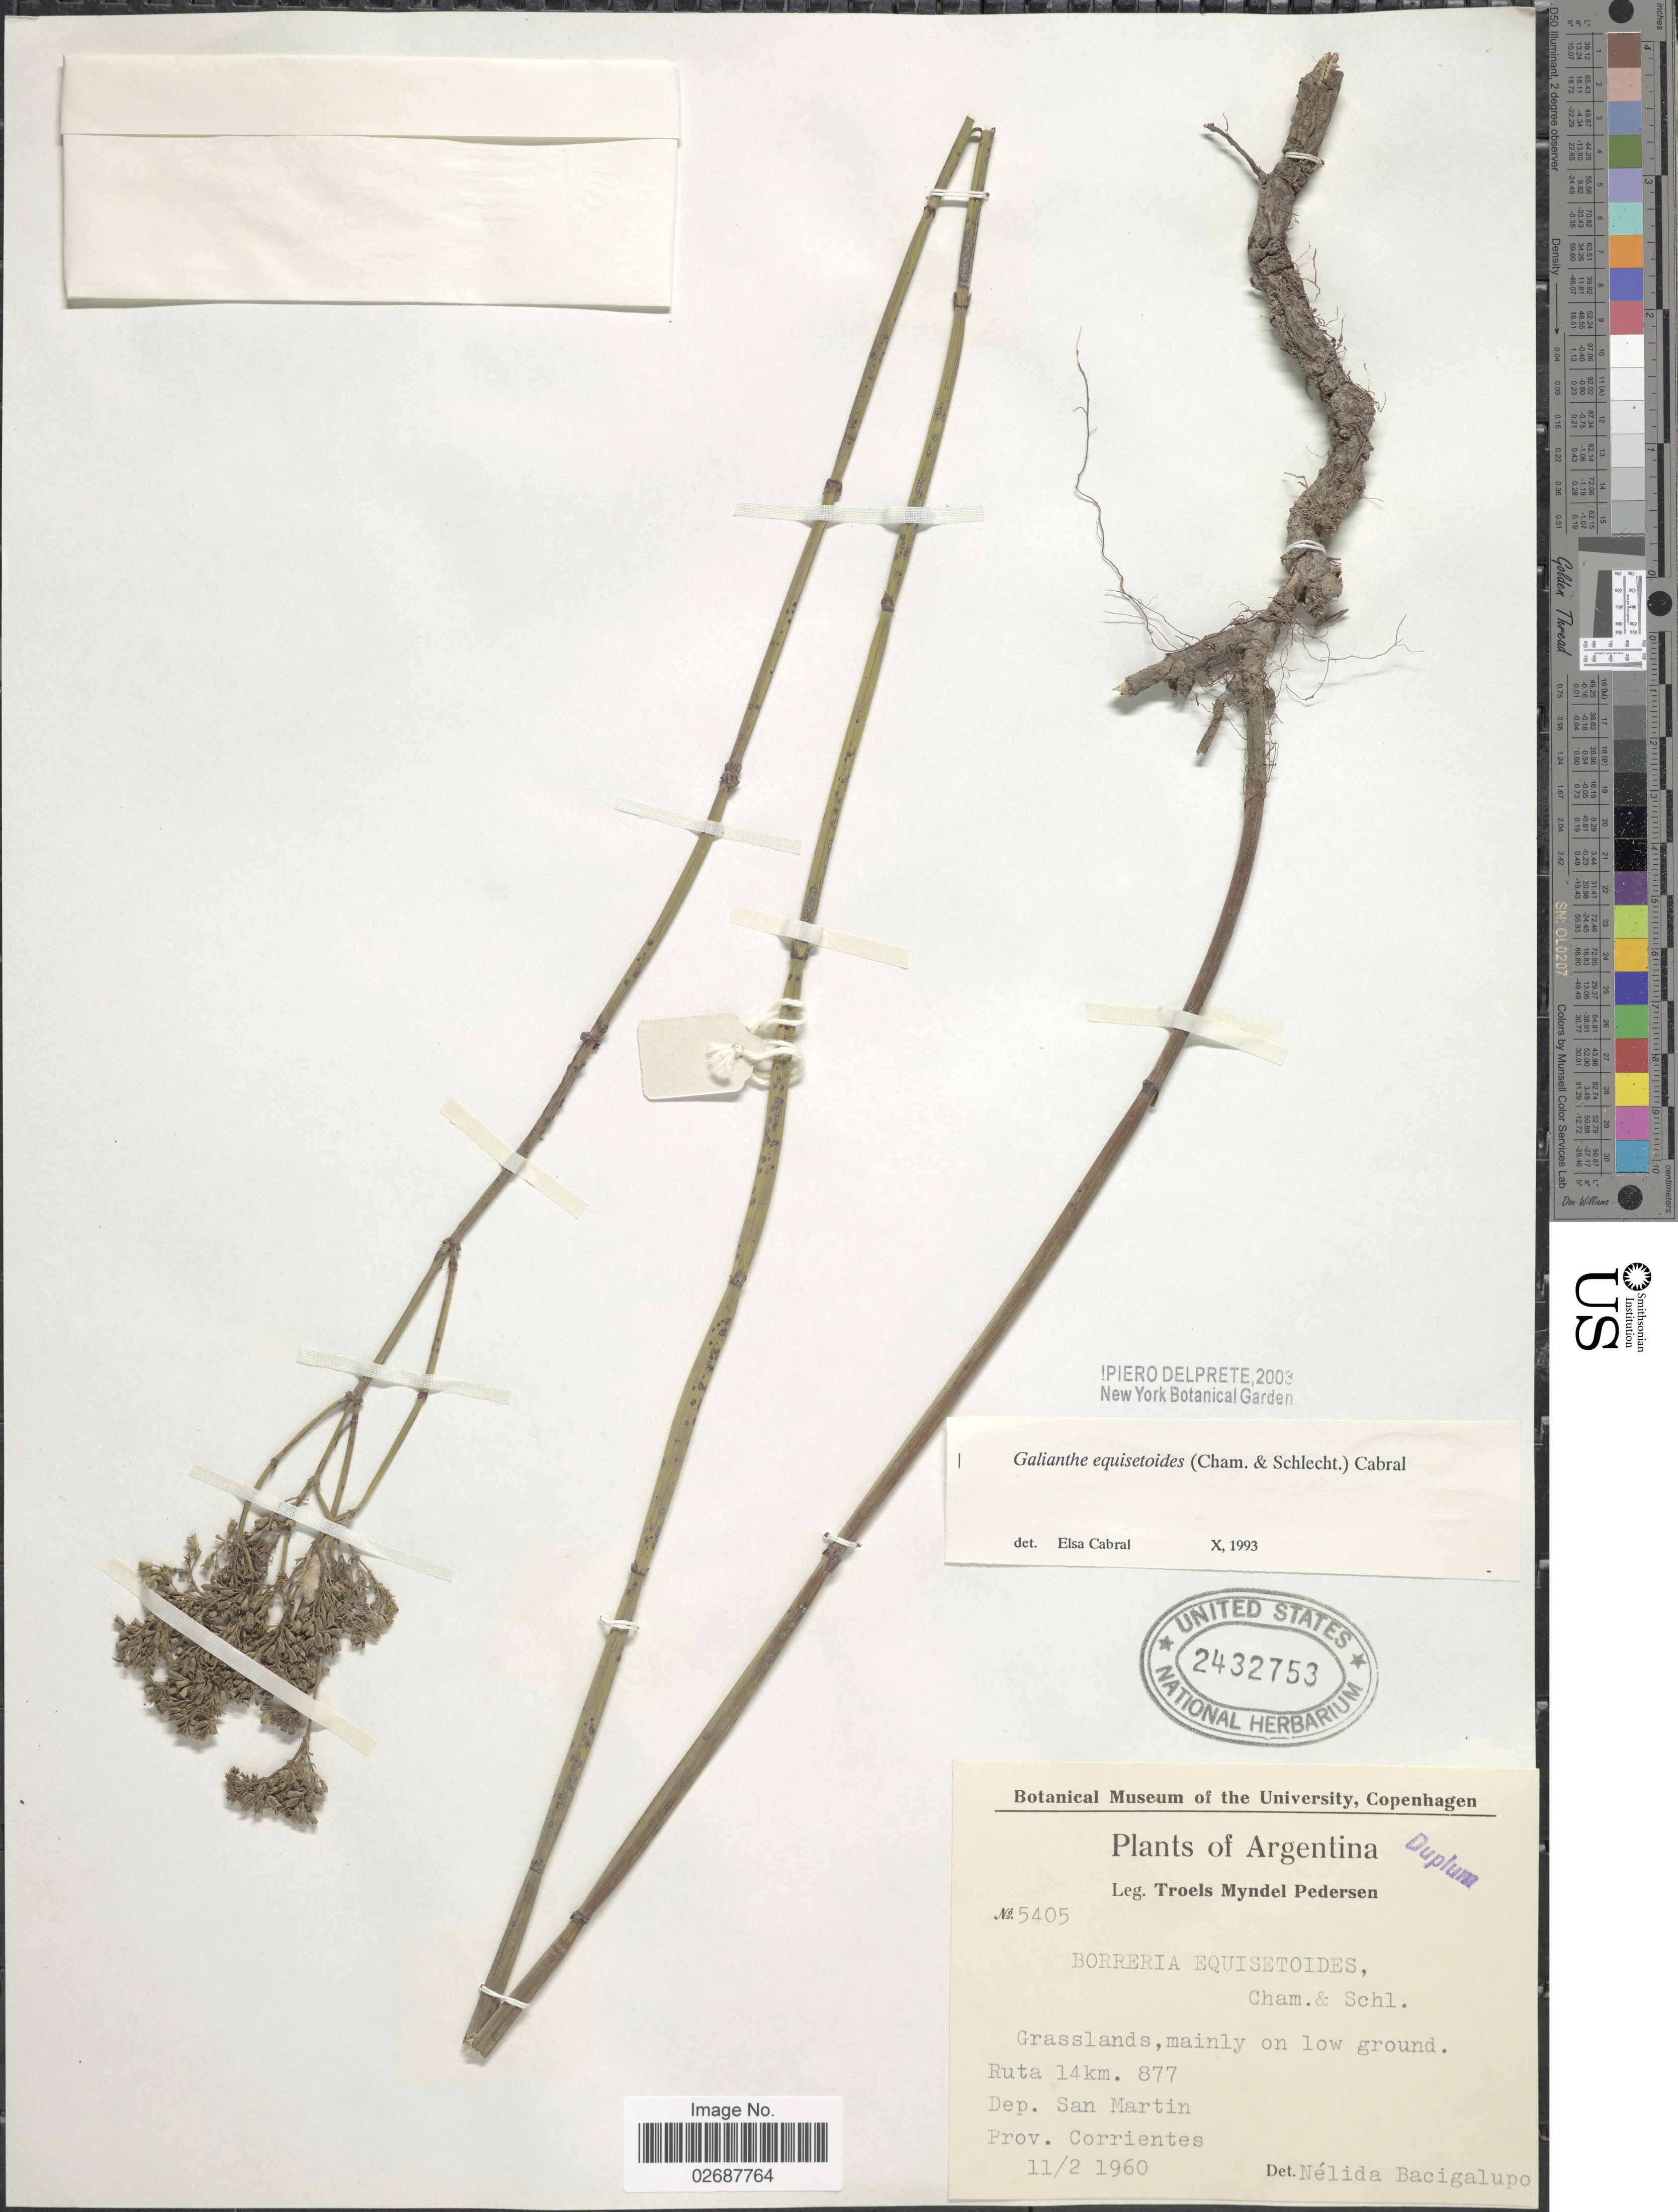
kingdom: Plantae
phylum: Tracheophyta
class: Magnoliopsida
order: Gentianales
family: Rubiaceae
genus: Galianthe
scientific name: Galianthe equisetoides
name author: (Cham. & Schltdl.) E.L. Cabral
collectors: T. Pederson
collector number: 5405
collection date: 1960-02-11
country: Argentina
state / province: Corrientes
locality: Ruta 14km. 877, Dep. San Martin.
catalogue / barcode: US 2432753